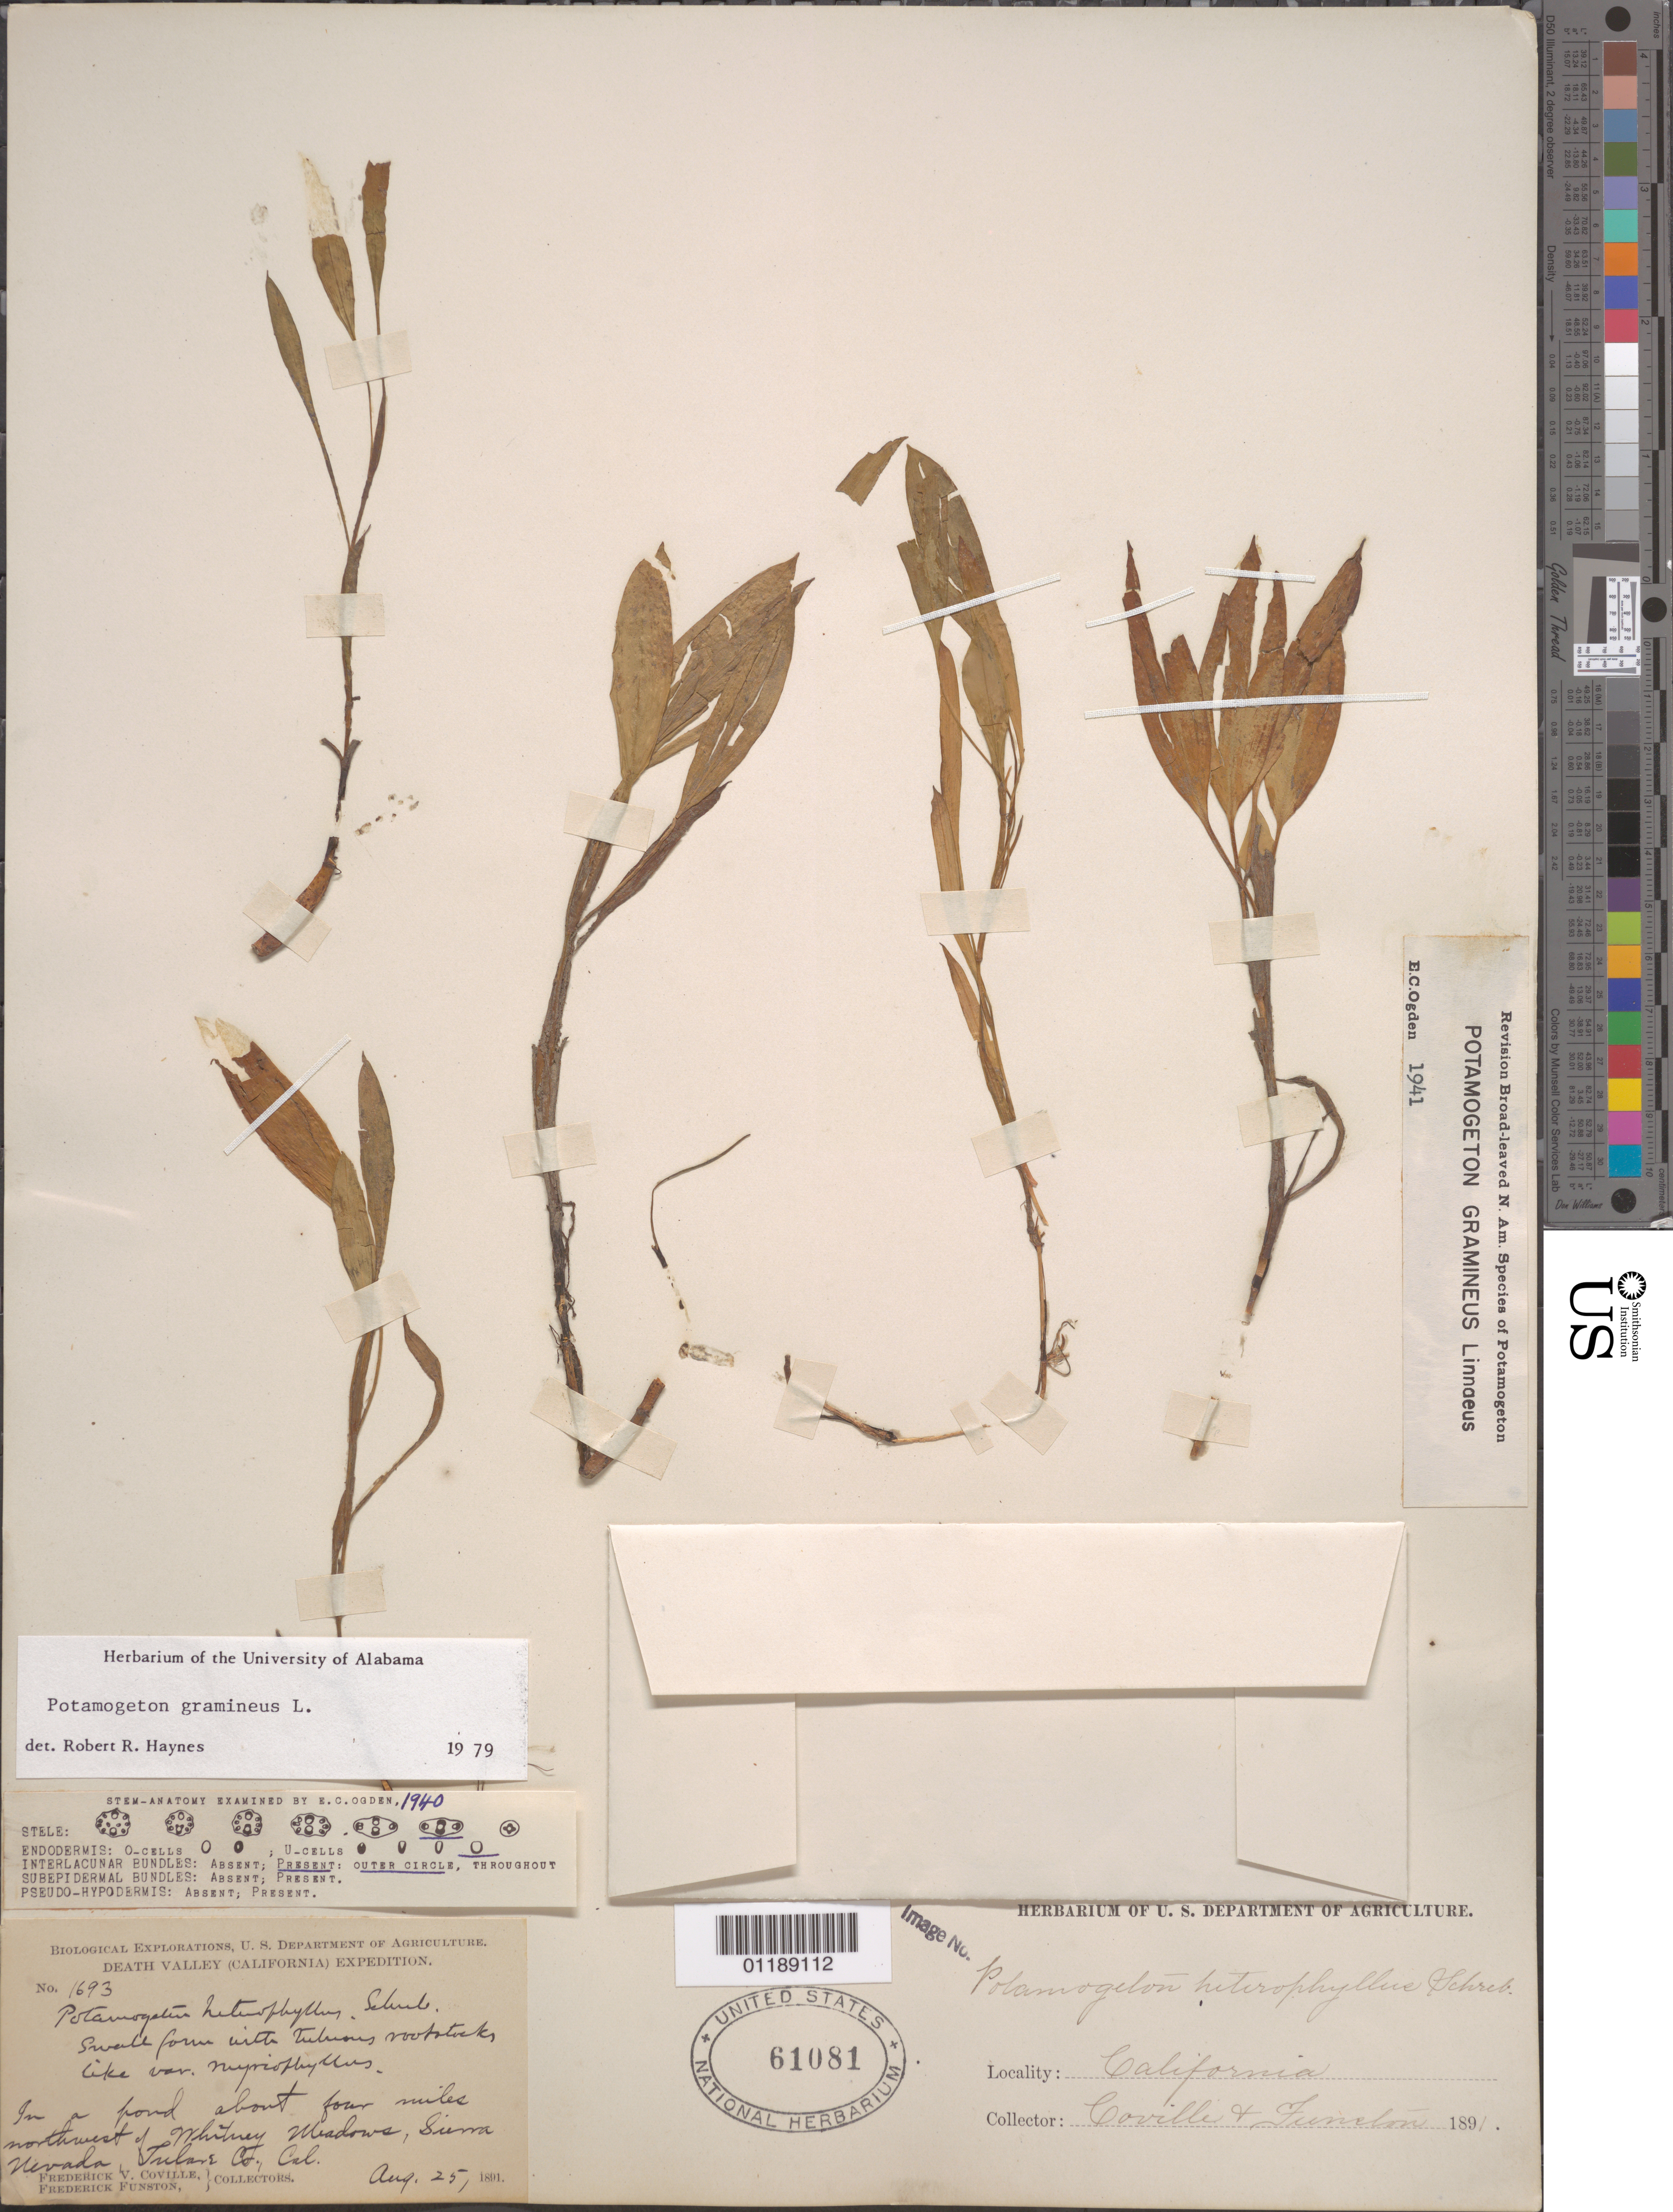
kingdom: Plantae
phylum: Tracheophyta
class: Liliopsida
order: Alismatales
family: Potamogetonaceae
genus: Potamogeton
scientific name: Potamogeton gramineus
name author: L.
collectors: F. V. Coville & F. Funston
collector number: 1693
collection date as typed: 25 Aug 1891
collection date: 1891-08-25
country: United States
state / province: California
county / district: Tulare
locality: In a pond about 4 miles northwest of Whitney meadow, Sierra Nevada.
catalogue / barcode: US 61081